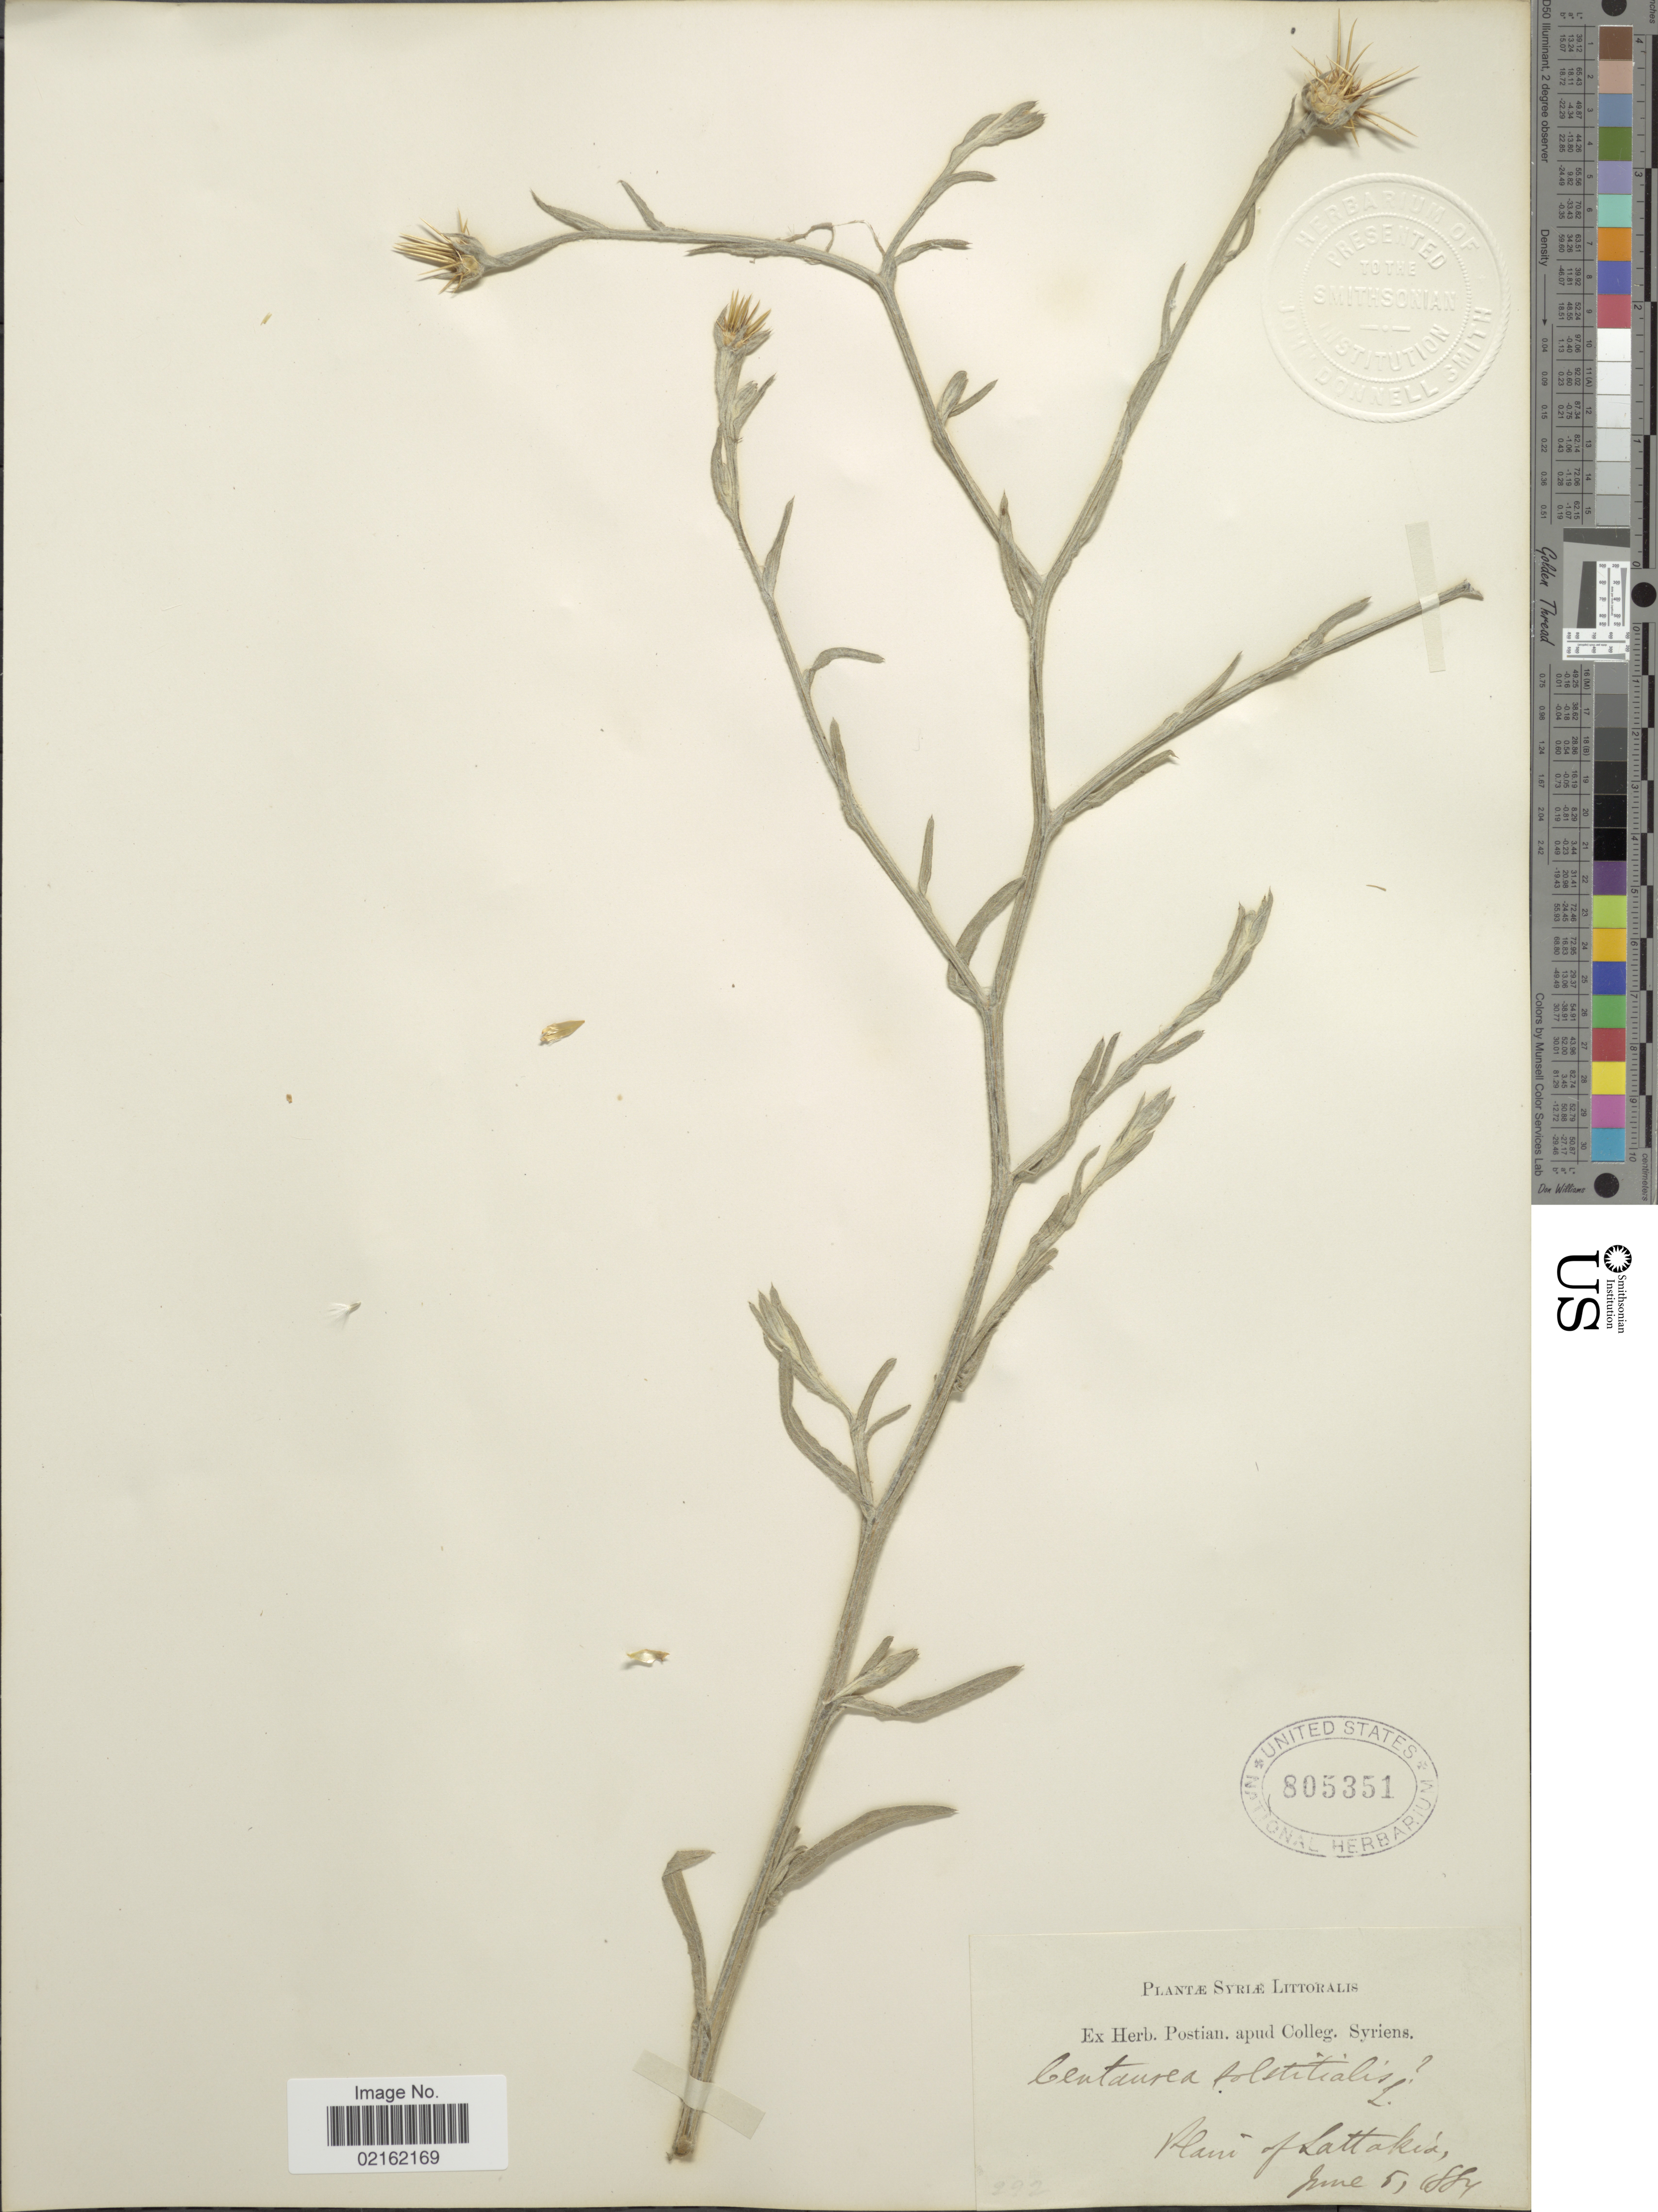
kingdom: Plantae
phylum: Tracheophyta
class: Magnoliopsida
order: Asterales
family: Asteraceae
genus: Centaurea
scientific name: Centaurea solstitialis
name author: L.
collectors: ex herb. Postian. apud Colleg. Syriens. Protest. USE "Fannie P. A. Shepard" (10308853) AS PRIMARY COLLECTOR INSTEAD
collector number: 292?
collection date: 1884-06-05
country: Syria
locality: Plaini of Lattakis [interpreted]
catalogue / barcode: US 805351